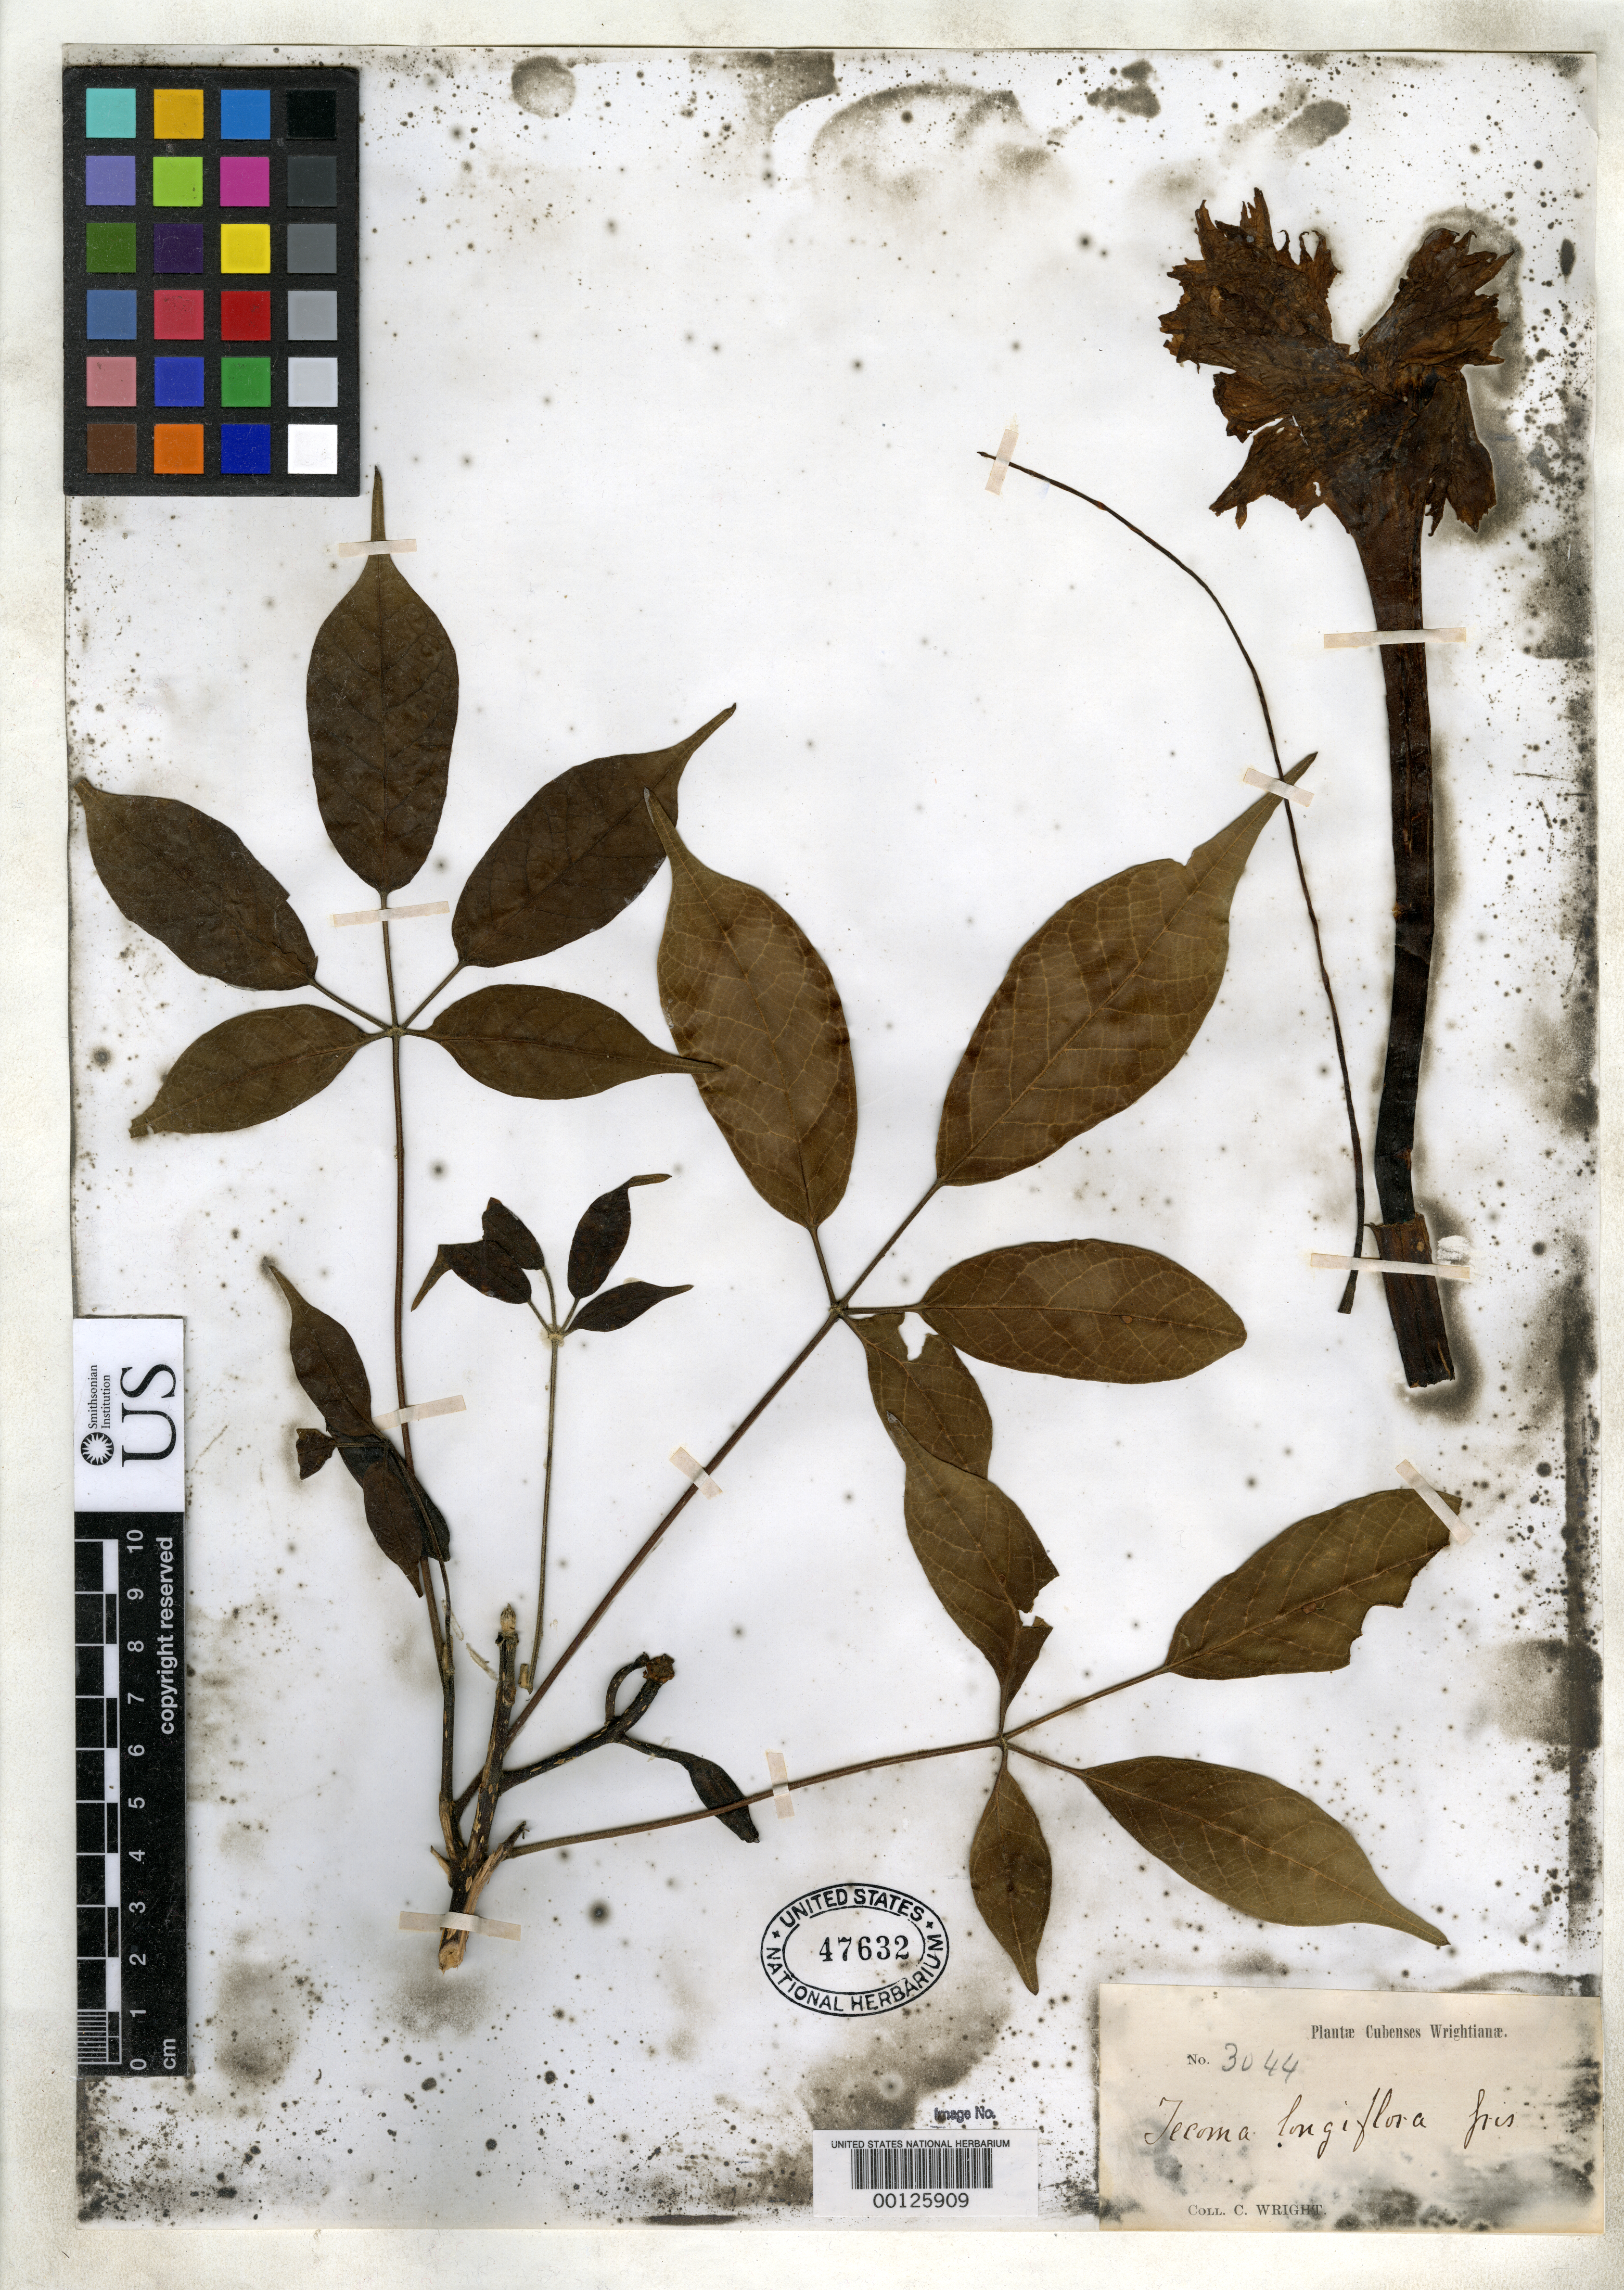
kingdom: Plantae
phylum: Tracheophyta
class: Magnoliopsida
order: Lamiales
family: Bignoniaceae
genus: Tecoma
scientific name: Tecoma longiflora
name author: Griseb.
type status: Isotype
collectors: C. Wright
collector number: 3044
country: Cuba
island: Greater Antilles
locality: Western portion.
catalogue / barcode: US 47632